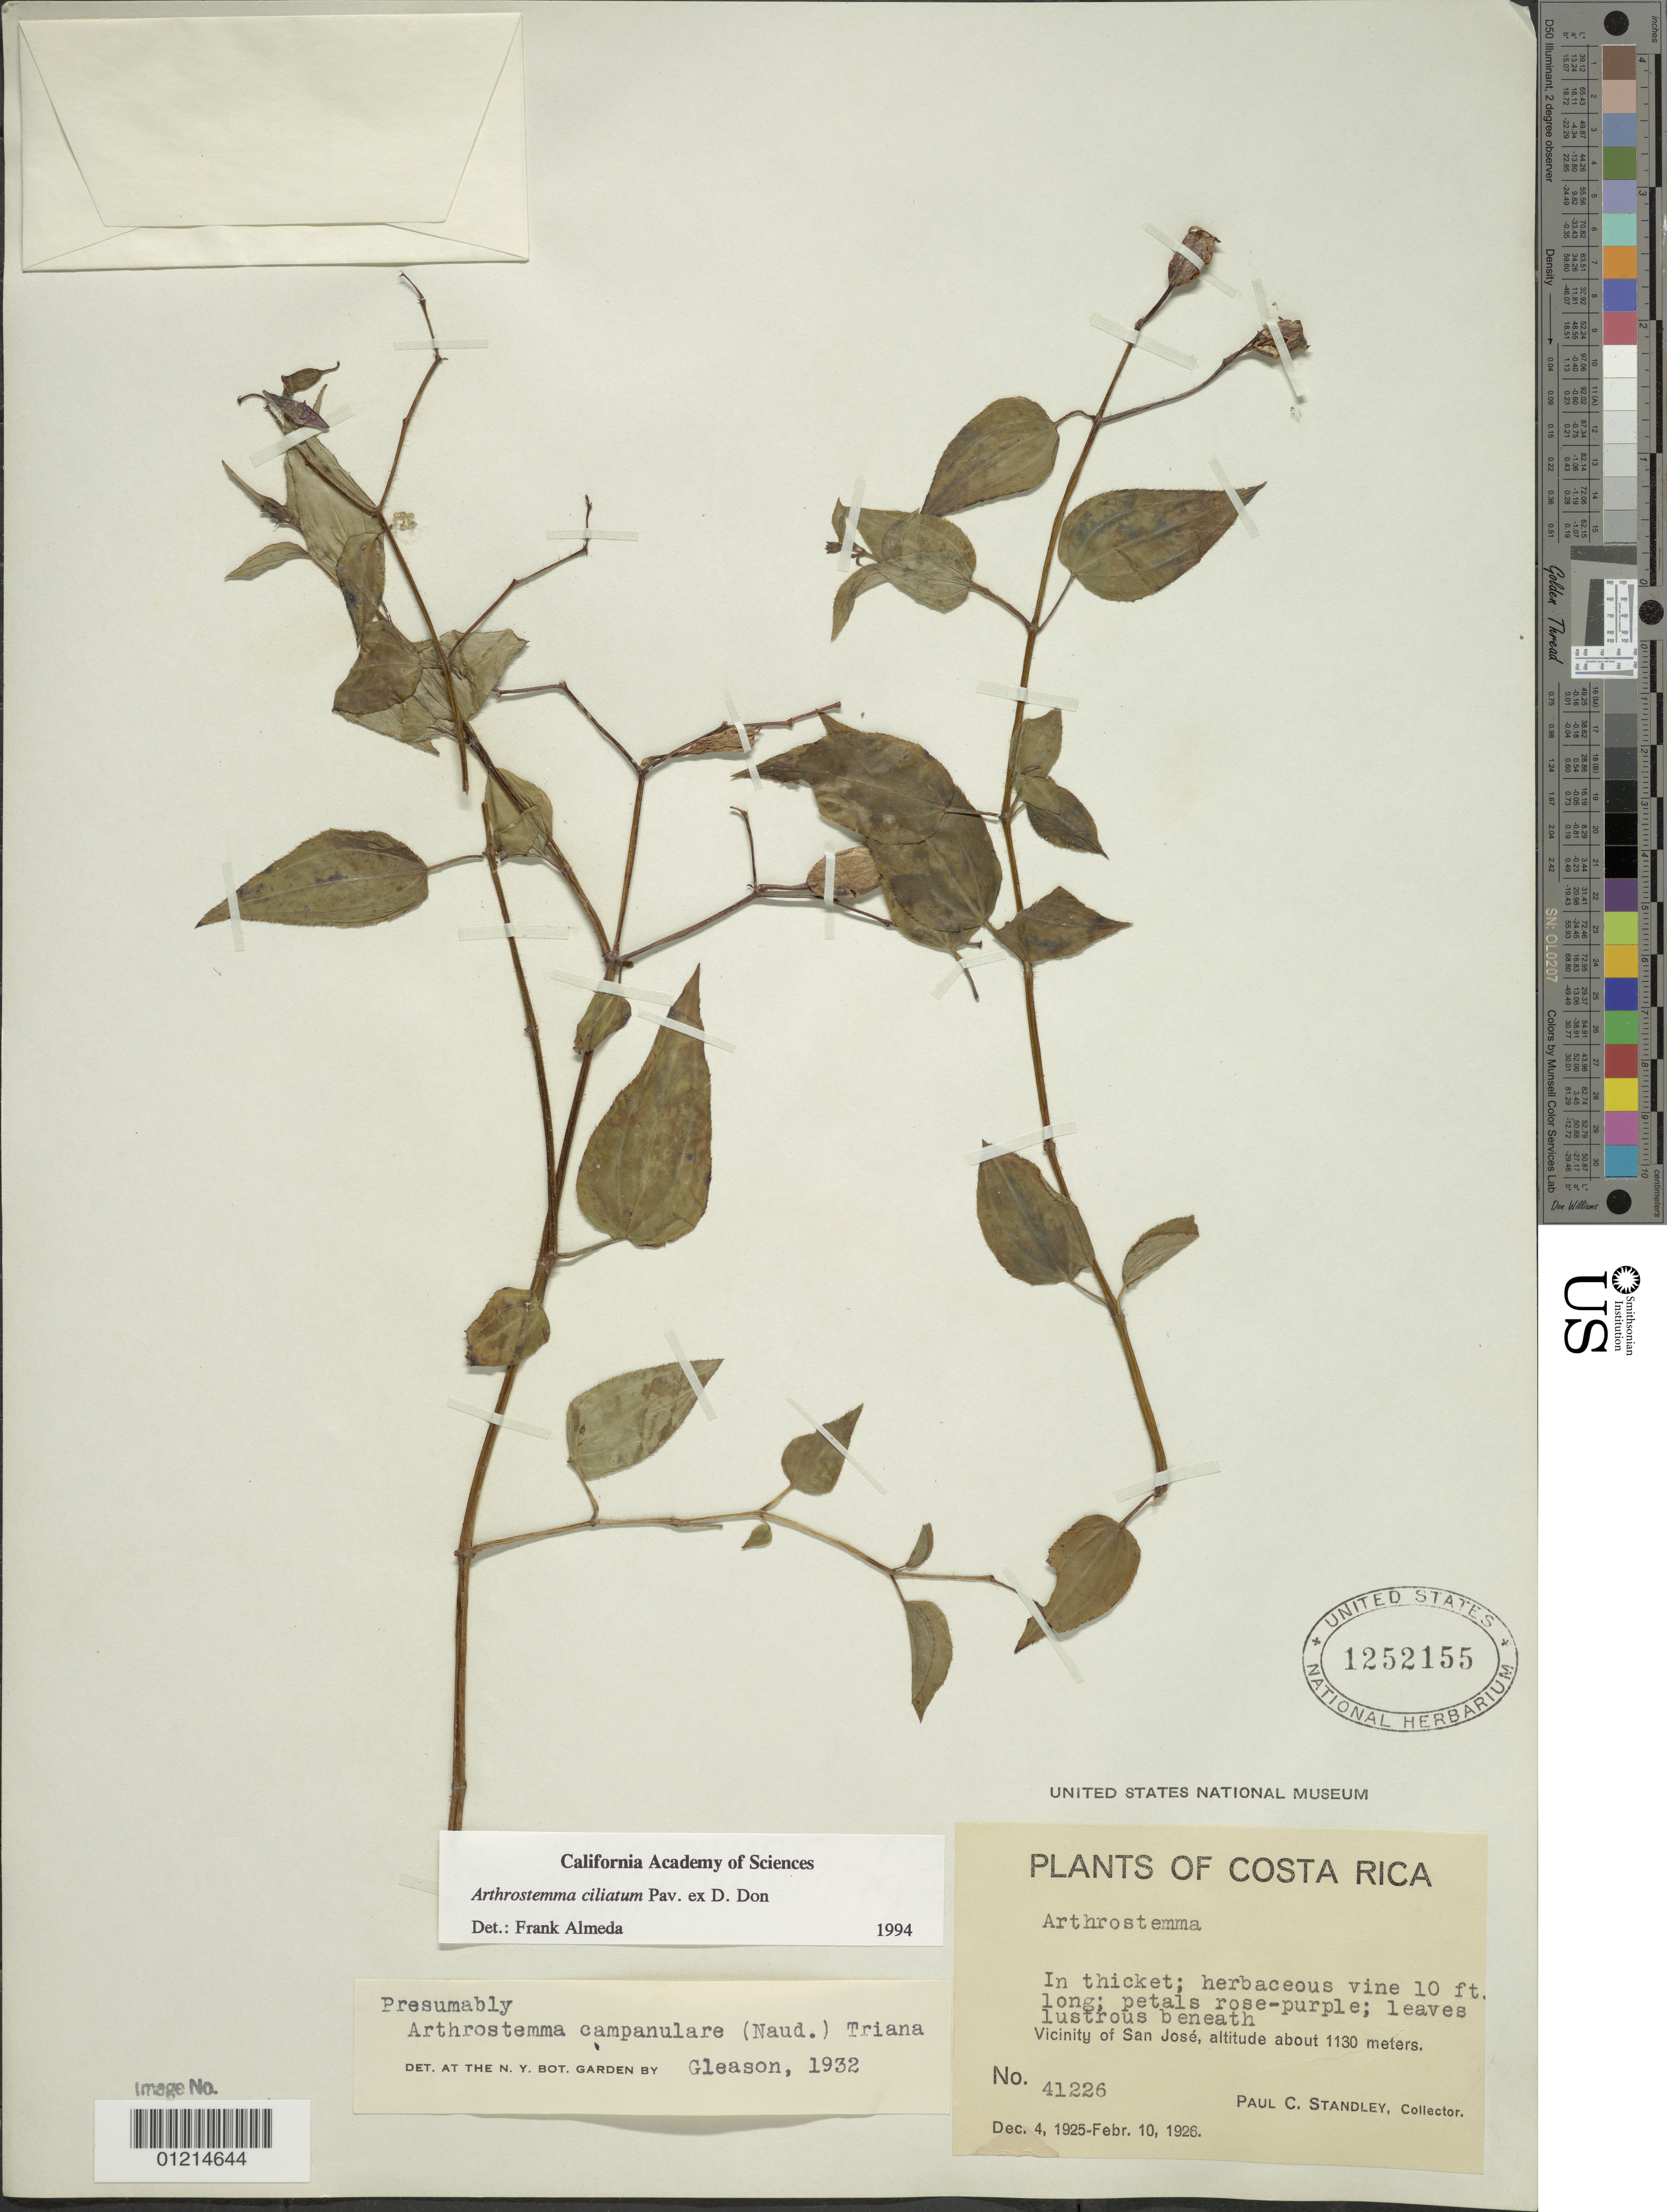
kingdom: Plantae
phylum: Tracheophyta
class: Magnoliopsida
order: Myrtales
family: Melastomataceae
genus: Arthrostemma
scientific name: Arthrostemma ciliatum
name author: Pav. ex D. Don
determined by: Almeda, F.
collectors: P. C. Standley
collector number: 41226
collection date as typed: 04 Dec 1925 to 10 Feb 1926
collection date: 1925-12-04/1926-02-10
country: Costa Rica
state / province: San José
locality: Vicinity of San José.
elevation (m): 1130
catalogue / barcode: US 1252155